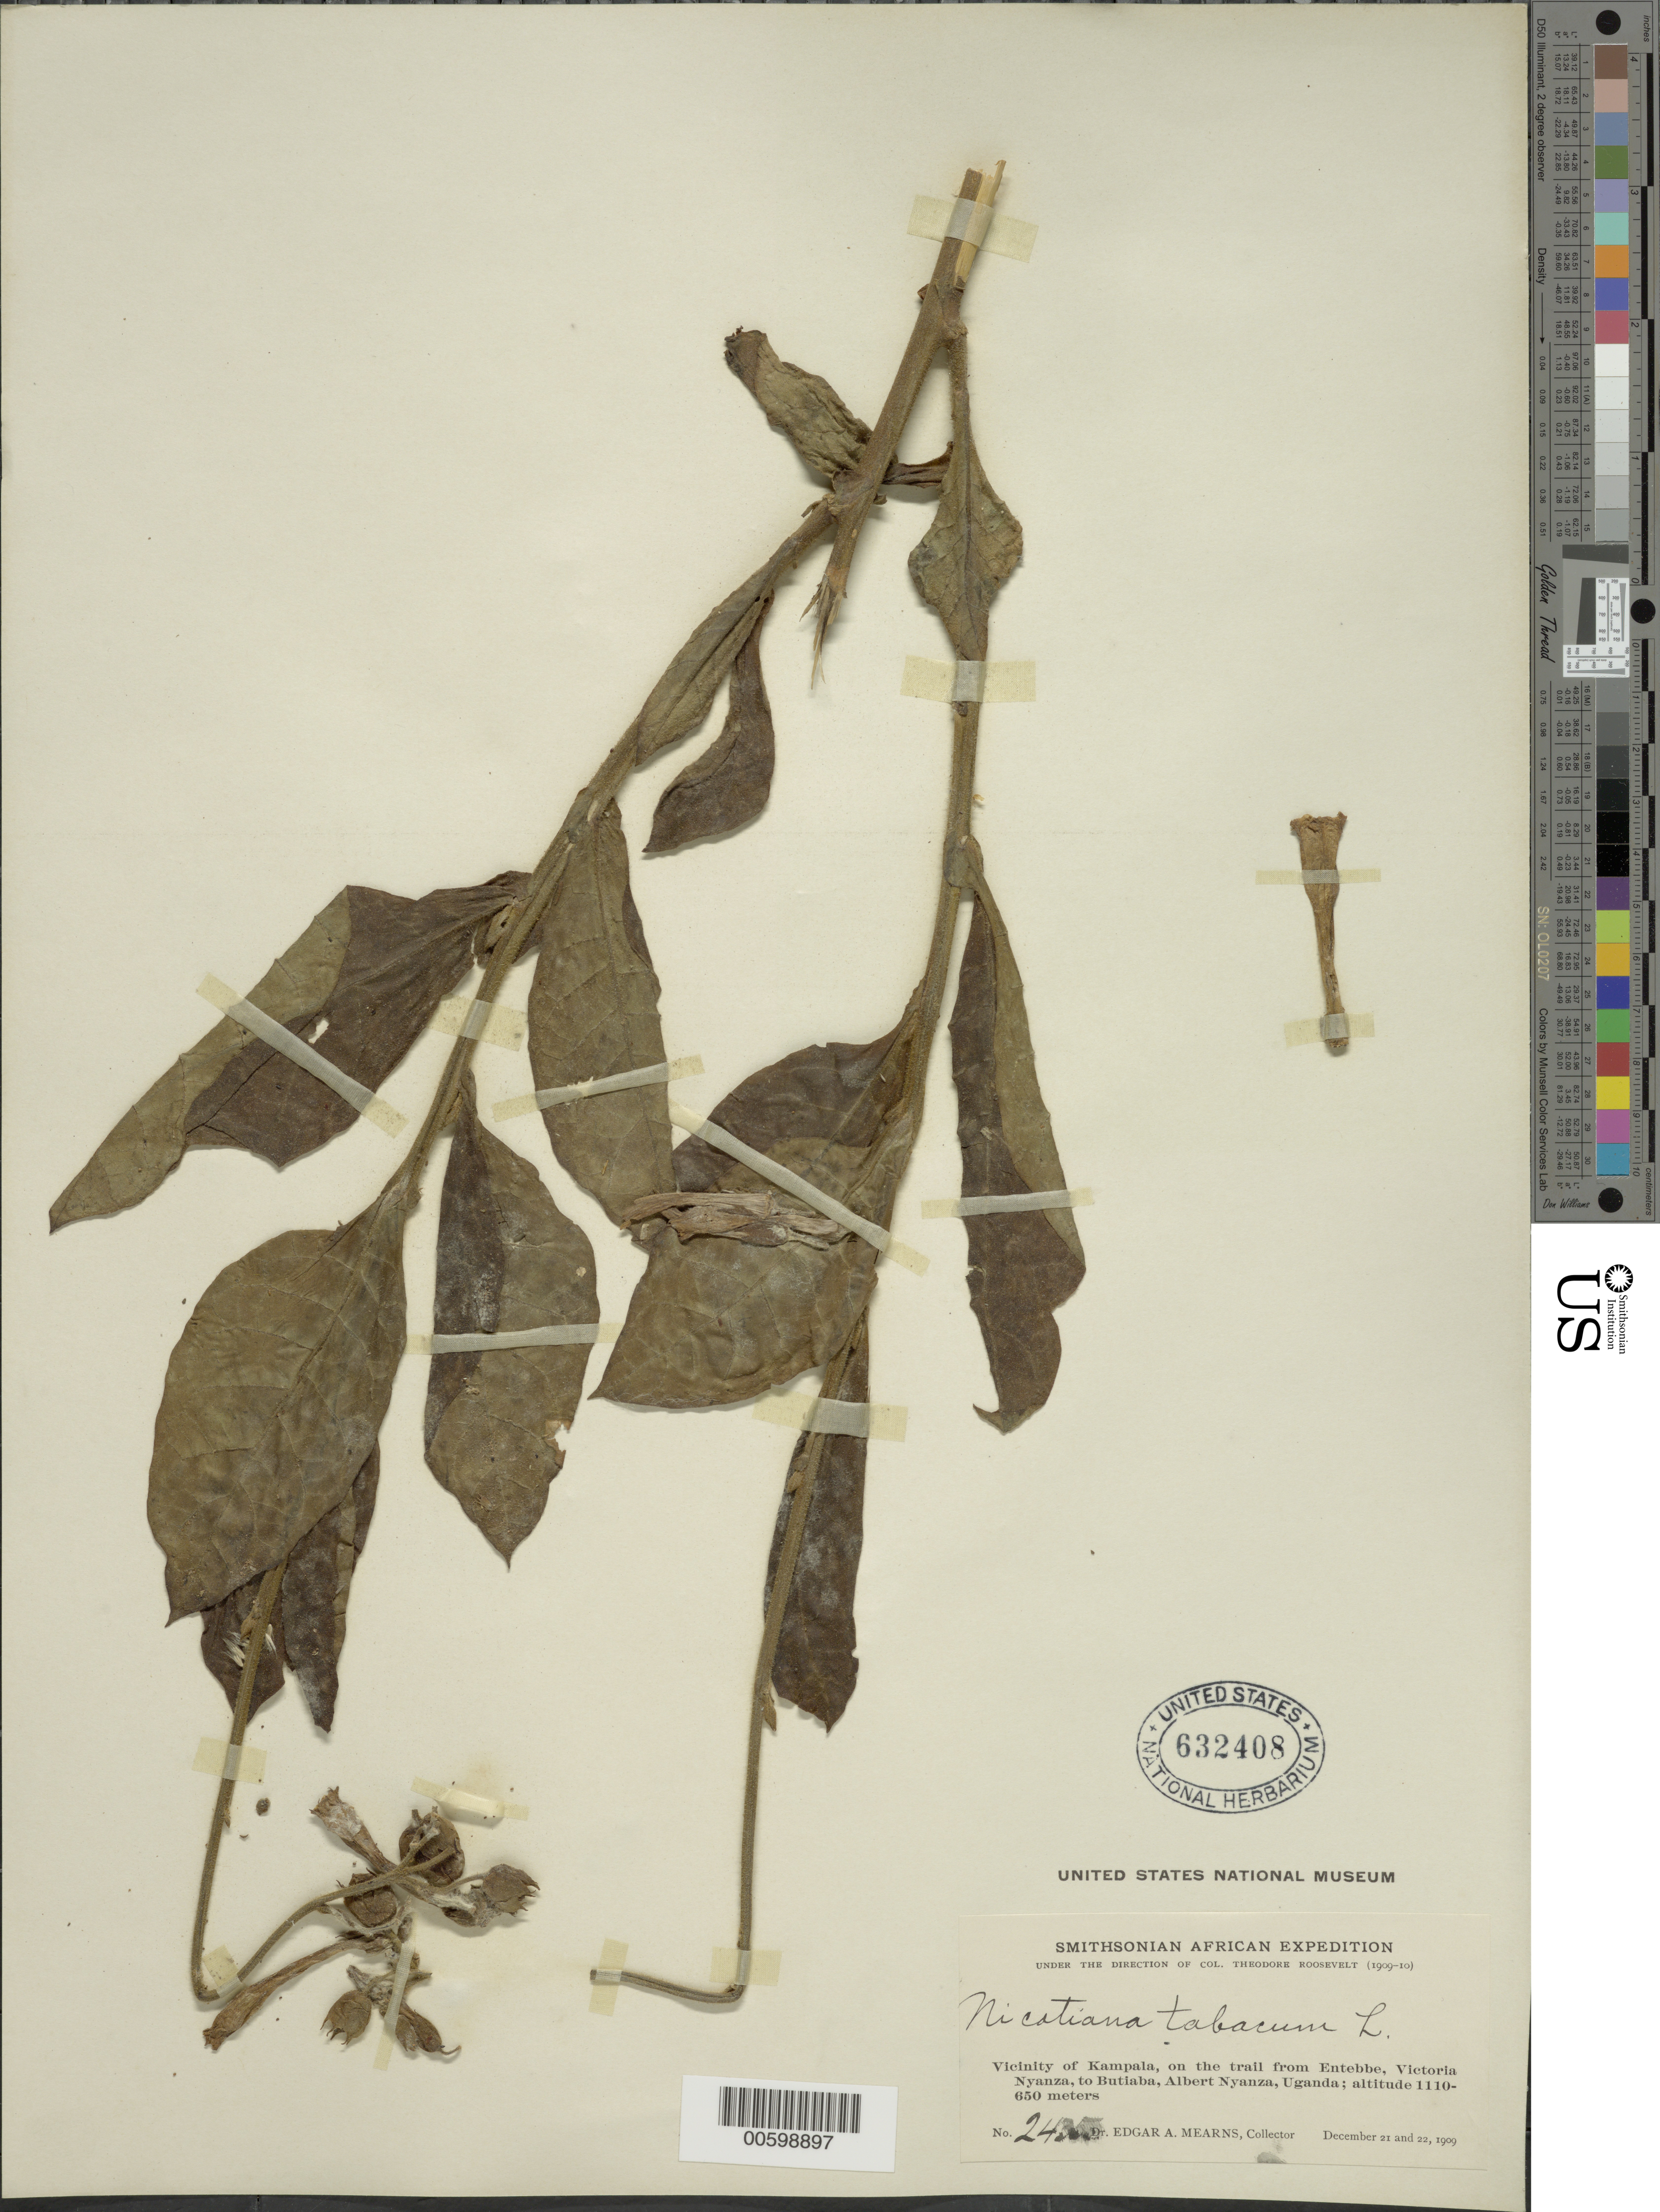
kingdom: Plantae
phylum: Tracheophyta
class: Magnoliopsida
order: Solanales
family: Solanaceae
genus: Nicotiana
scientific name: Nicotiana tabacum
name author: L.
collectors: E. A. Mearns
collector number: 2435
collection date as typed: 21 Dec 1909 to 22 Dec 1909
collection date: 1909-12-21/1909-12-22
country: Uganda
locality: Vicinity of Kampala, on the trail from Entebbe, Victoria Nyanza, to Butiaba, Albert Nyanza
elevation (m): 1110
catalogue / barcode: US 632408